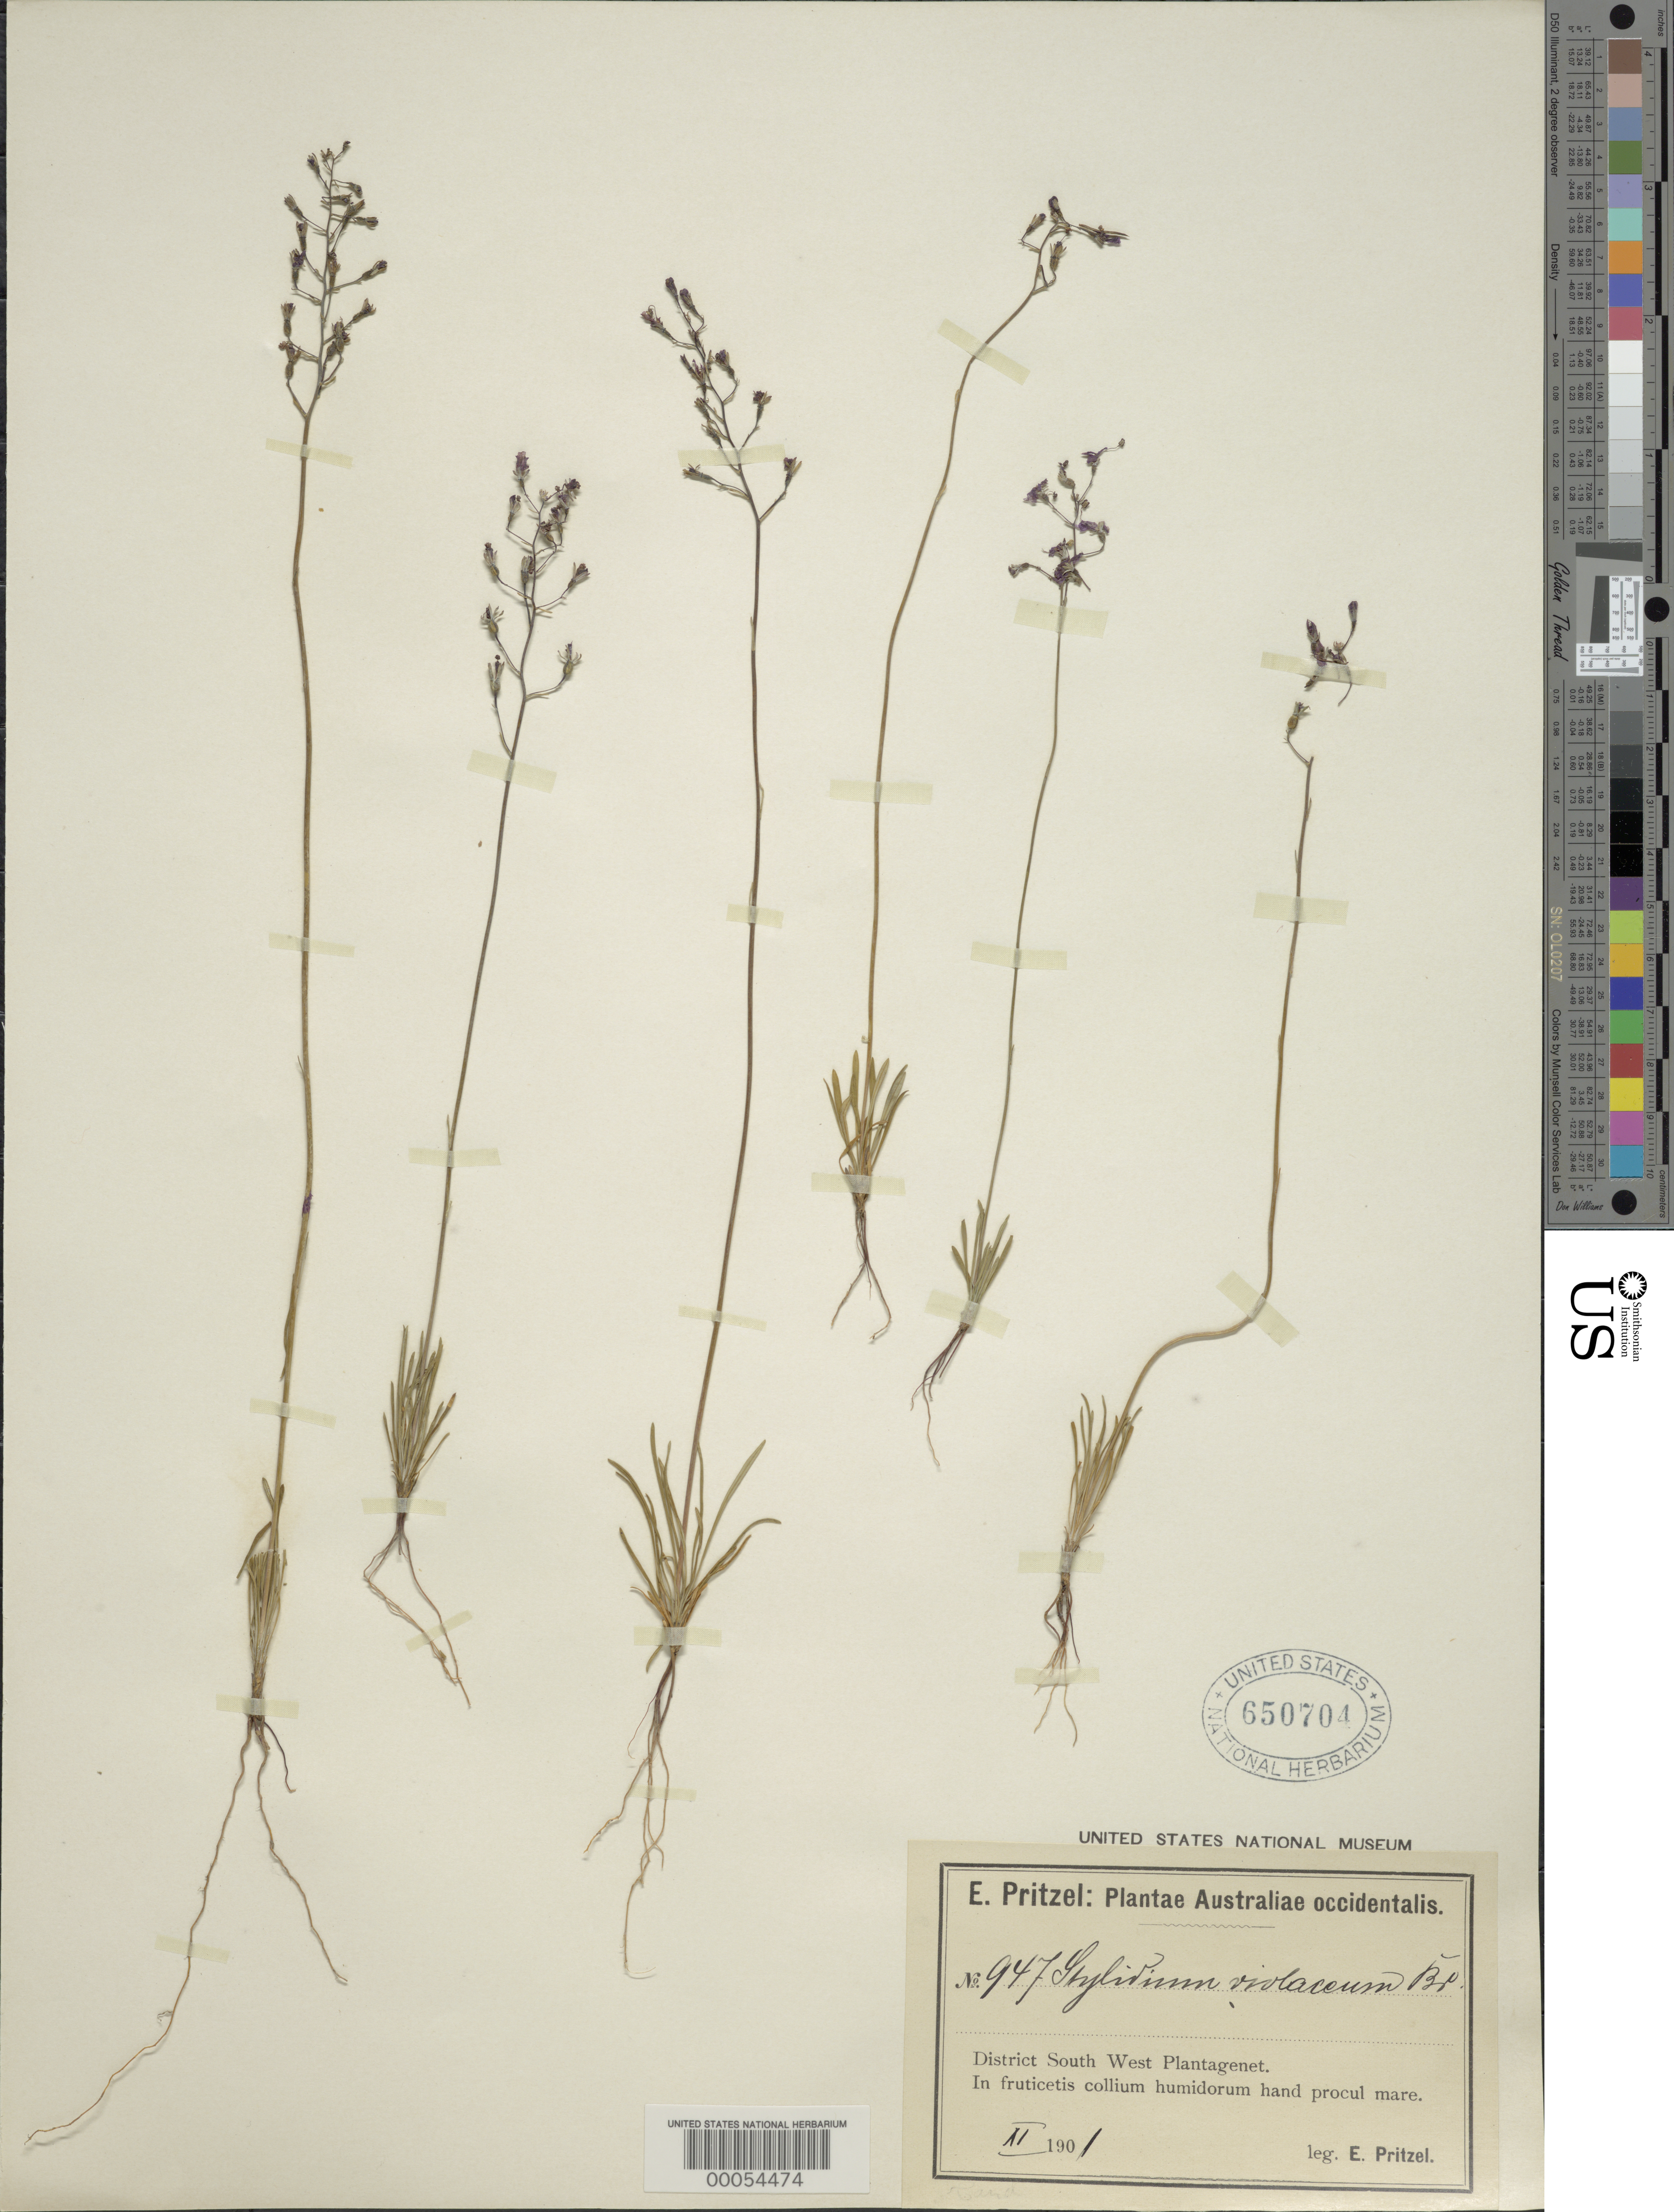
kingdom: Plantae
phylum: Tracheophyta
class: Magnoliopsida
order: Asterales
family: Stylidiaceae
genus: Stylidium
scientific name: Stylidium violaceum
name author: R. Br.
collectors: E. G. Pritzel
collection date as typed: Nov 1901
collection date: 1901-11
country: Australia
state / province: Western Australia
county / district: Plantagenet ?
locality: District south west plantagenet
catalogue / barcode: US 650704